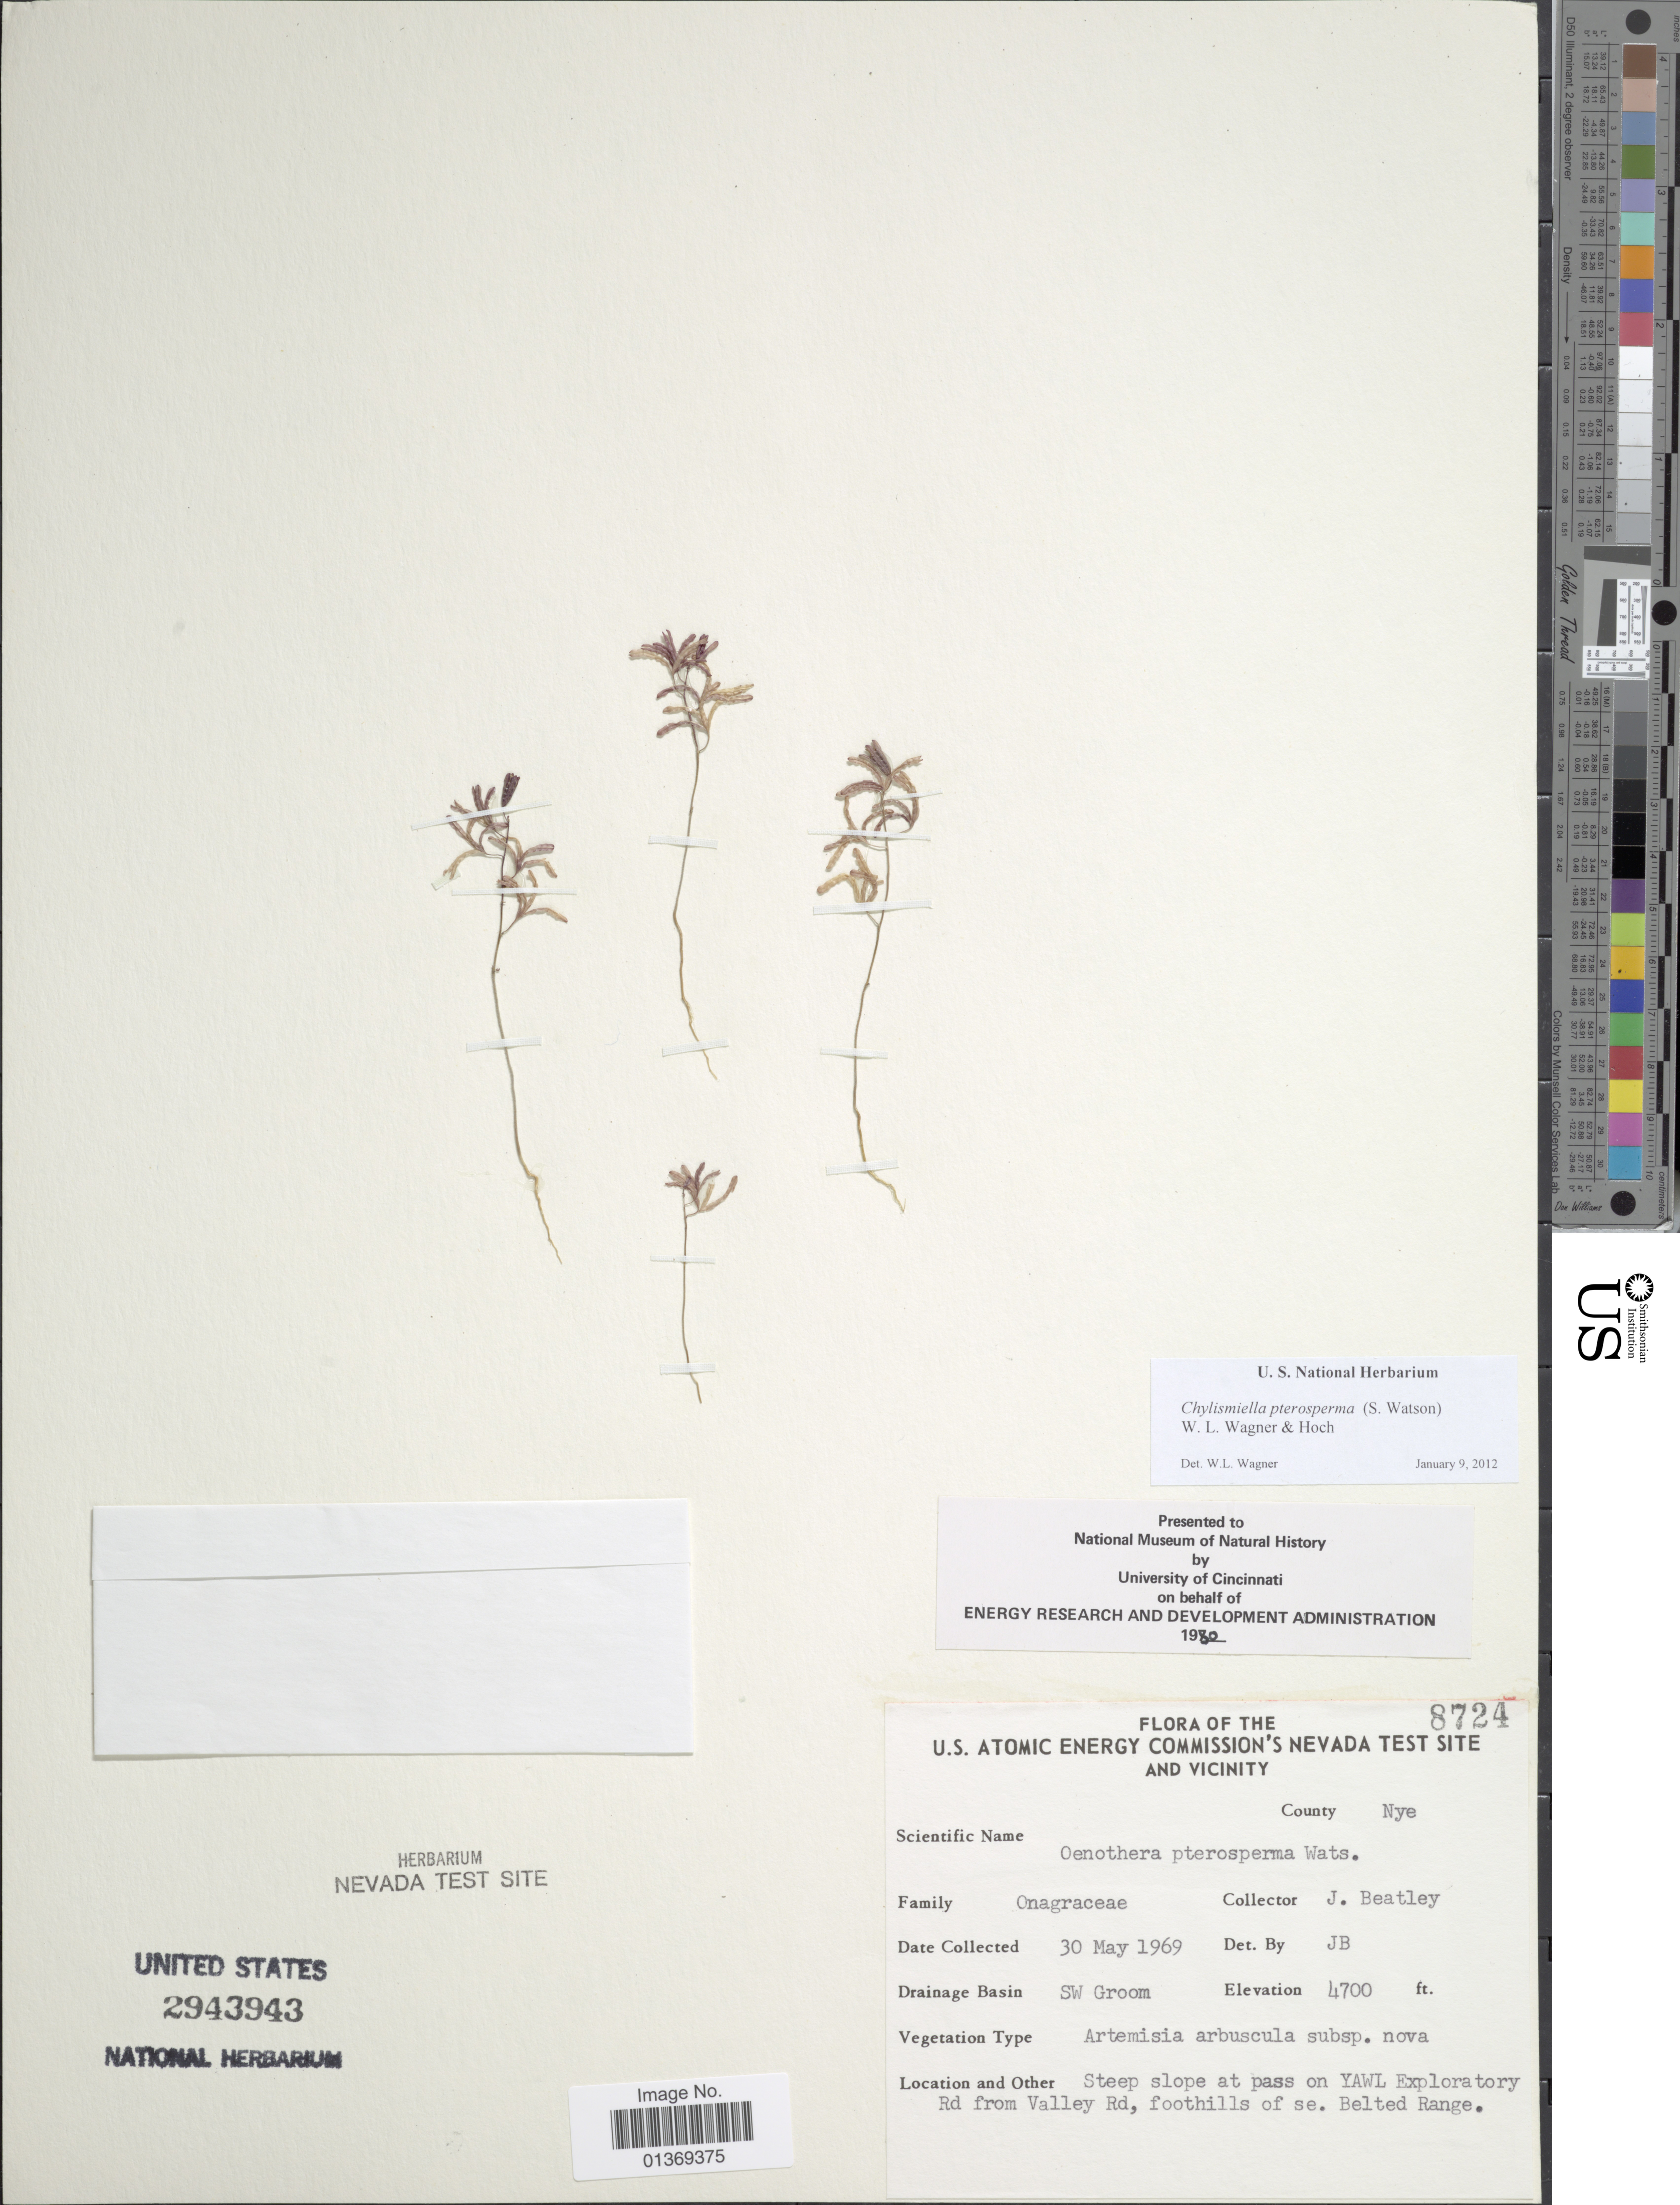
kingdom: Plantae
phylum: Tracheophyta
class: Magnoliopsida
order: Myrtales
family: Onagraceae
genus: Chylismiella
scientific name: Chylismiella pterosperma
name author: (S. Watson) W.L. Wagner & Hoch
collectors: J. C. Beatley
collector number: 8724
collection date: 1969-05-30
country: United States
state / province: Nevada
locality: U.S. Atomic Energy Commission's Nevada Test Site and Vicinity, SW Groom, Steep slope at pass on YAWL Exploratory Rd from Valley Rd, foothills of se. Belted Range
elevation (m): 1433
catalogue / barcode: US 2943943